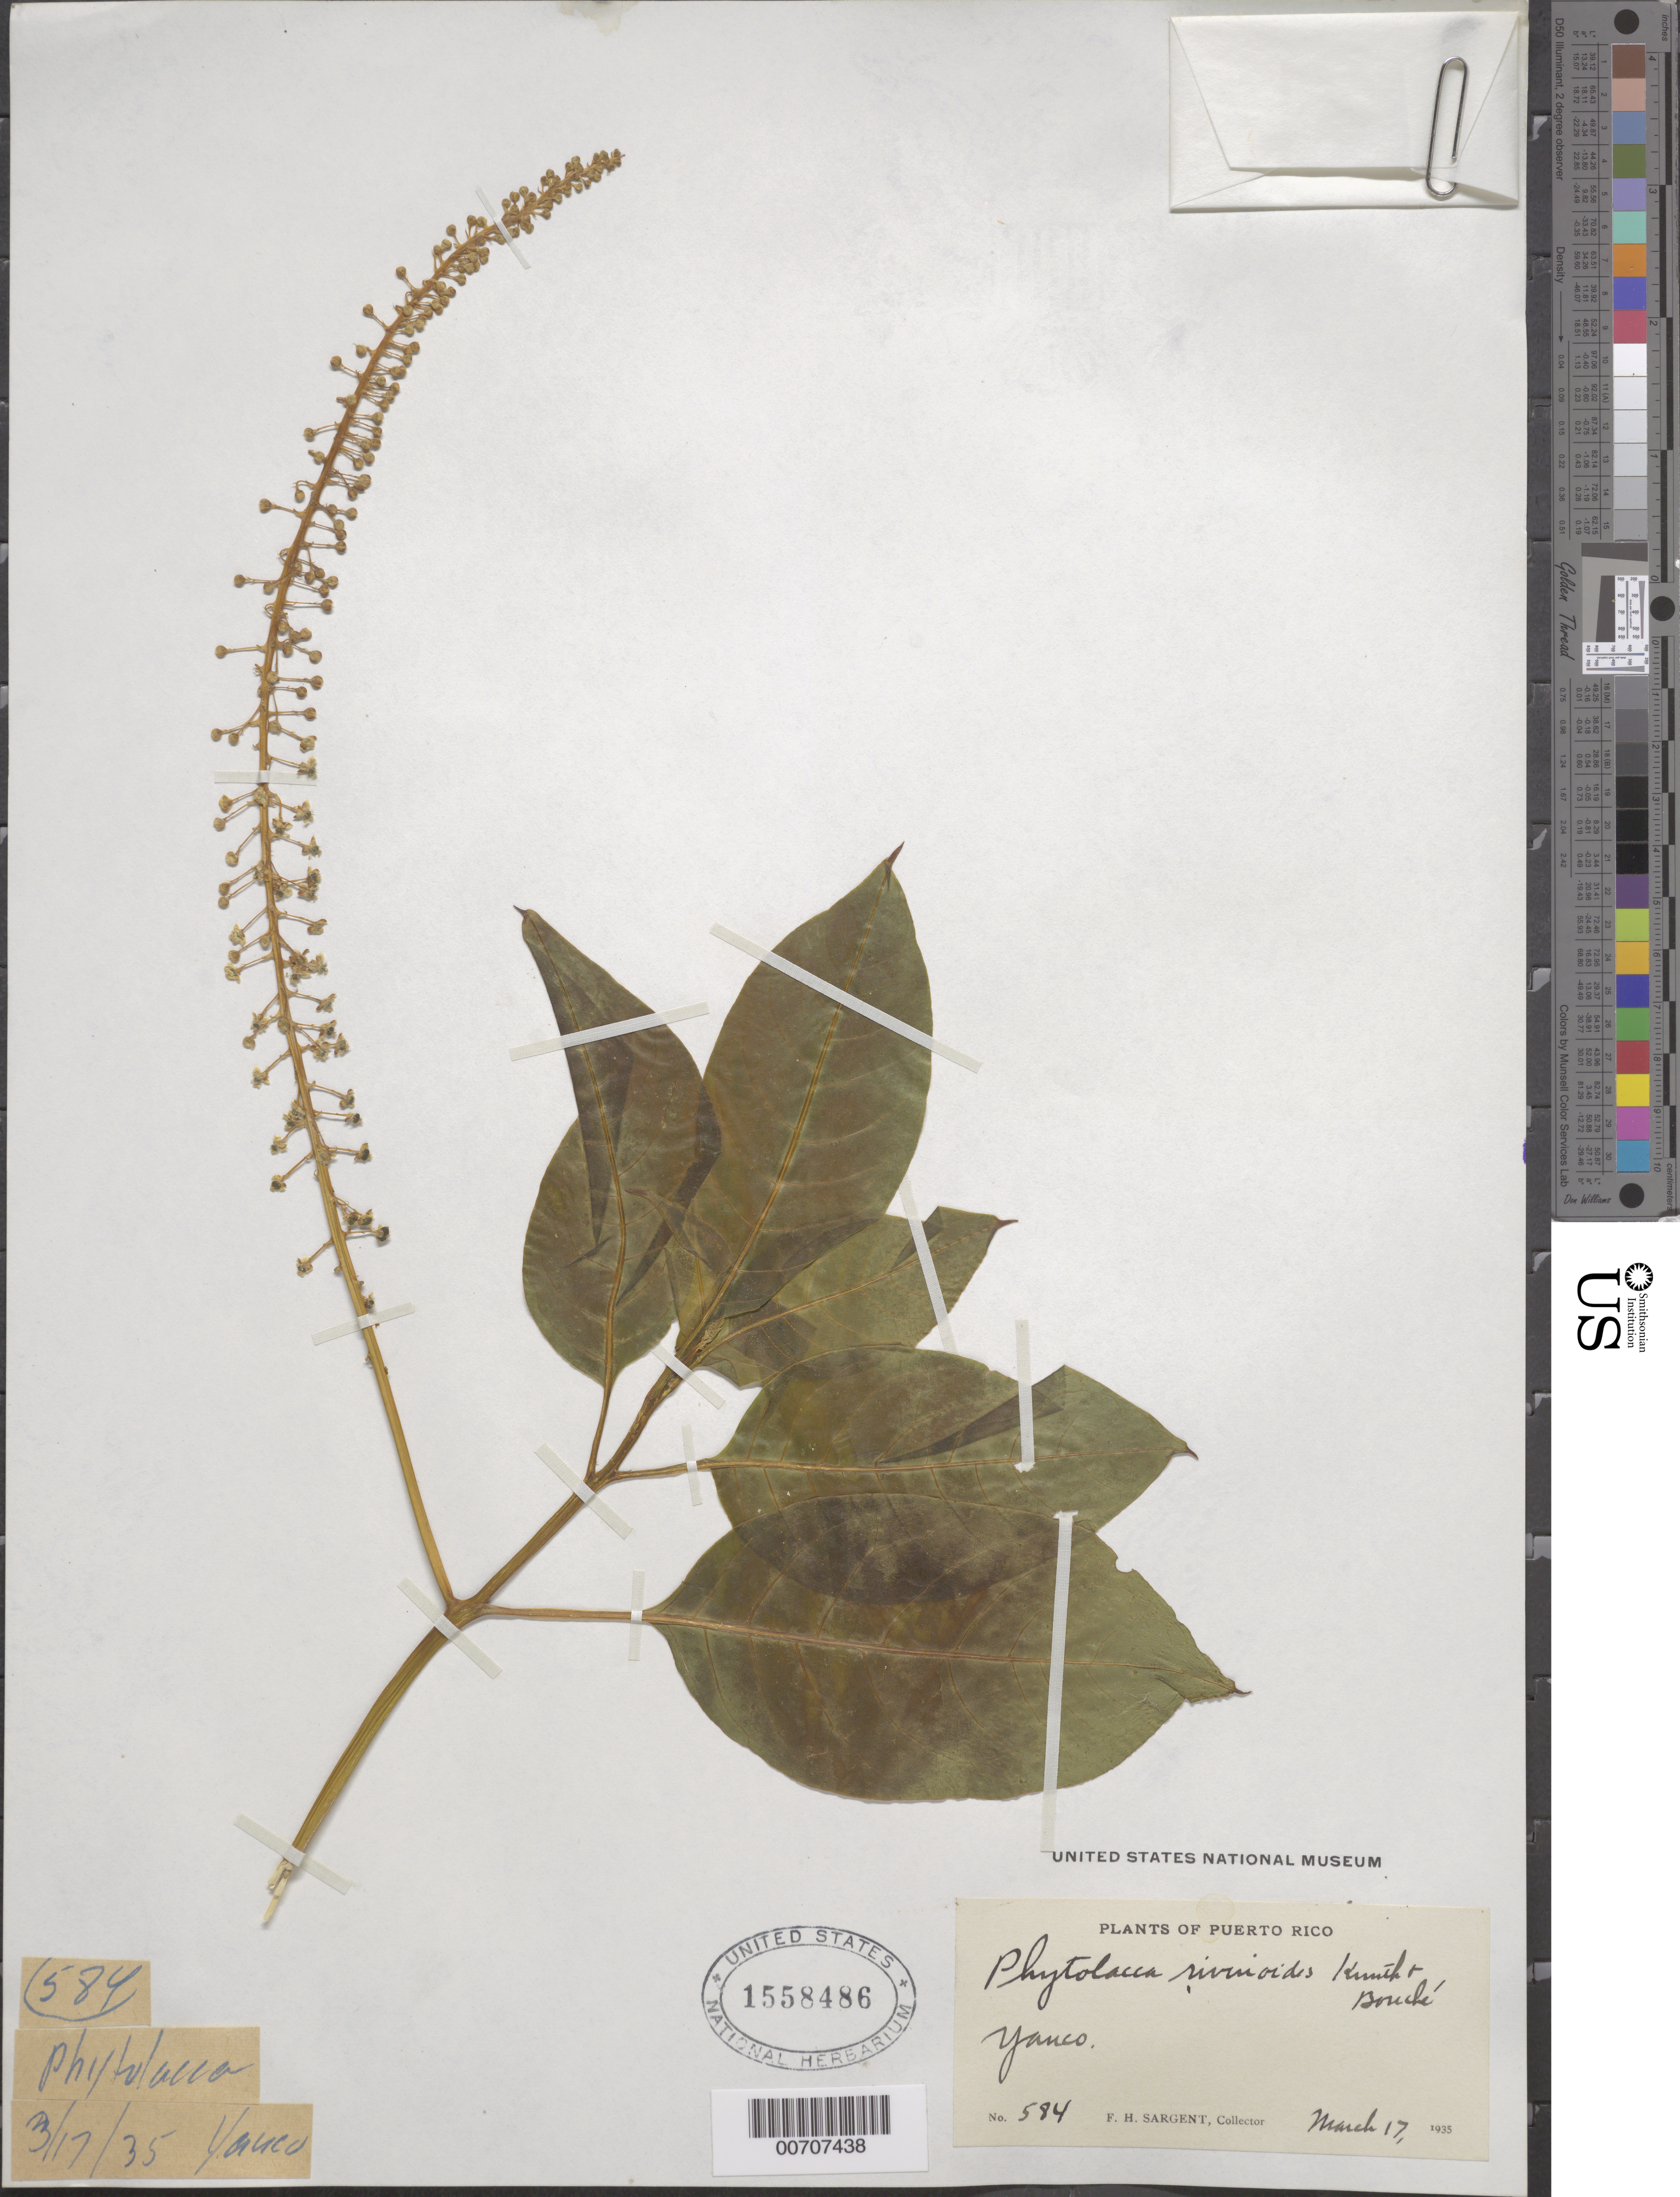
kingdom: Plantae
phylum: Tracheophyta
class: Magnoliopsida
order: Caryophyllales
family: Phytolaccaceae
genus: Phytolacca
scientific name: Phytolacca rivinoides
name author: Kunth & C.D. Bouché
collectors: F. H. Sargent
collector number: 584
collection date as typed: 17 Mar 1935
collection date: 1935-03-17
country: Puerto Rico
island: Greater Antilles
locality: Yauco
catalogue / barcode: US 1558486